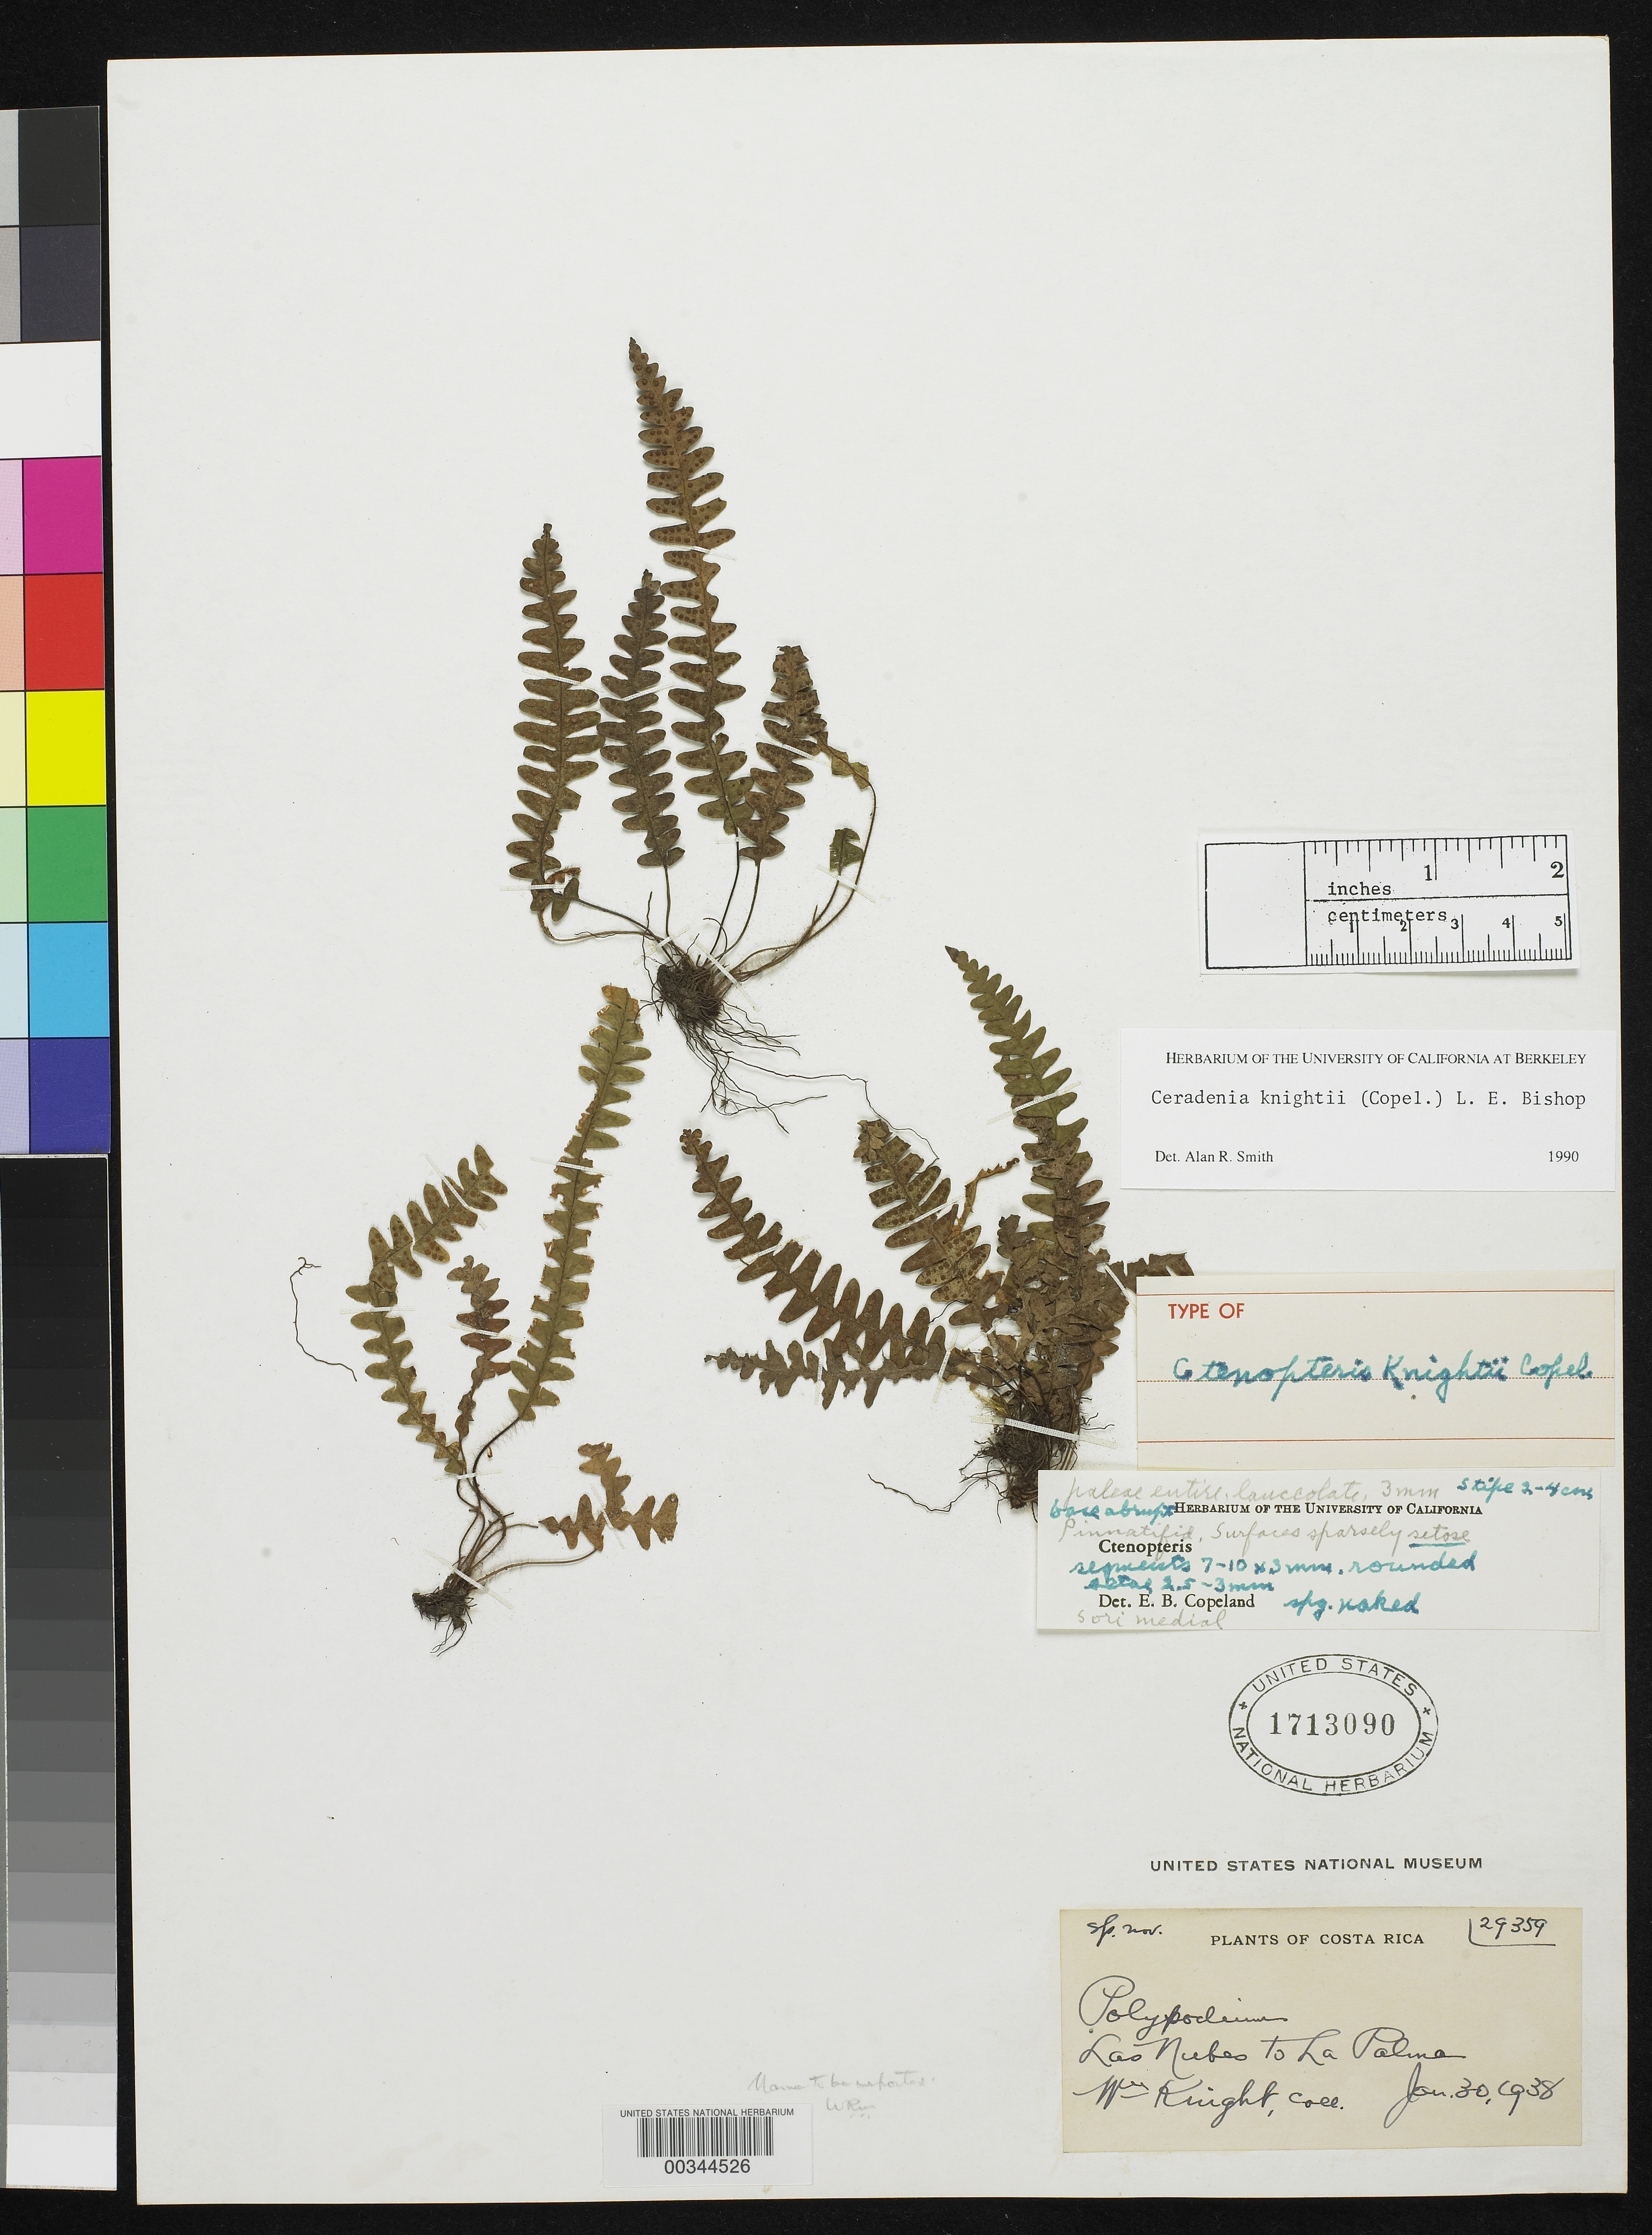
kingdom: Plantae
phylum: Tracheophyta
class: Polypodiopsida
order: Polypodiales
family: Polypodiaceae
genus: Ctenopteris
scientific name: Ctenopteris knightii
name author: Copel.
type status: Holotype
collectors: W. Knight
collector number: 29359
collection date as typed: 30 Jan 1938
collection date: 1938-01-30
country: Costa Rica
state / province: San José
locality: Las Nubes to La Palma.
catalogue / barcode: US 1713090